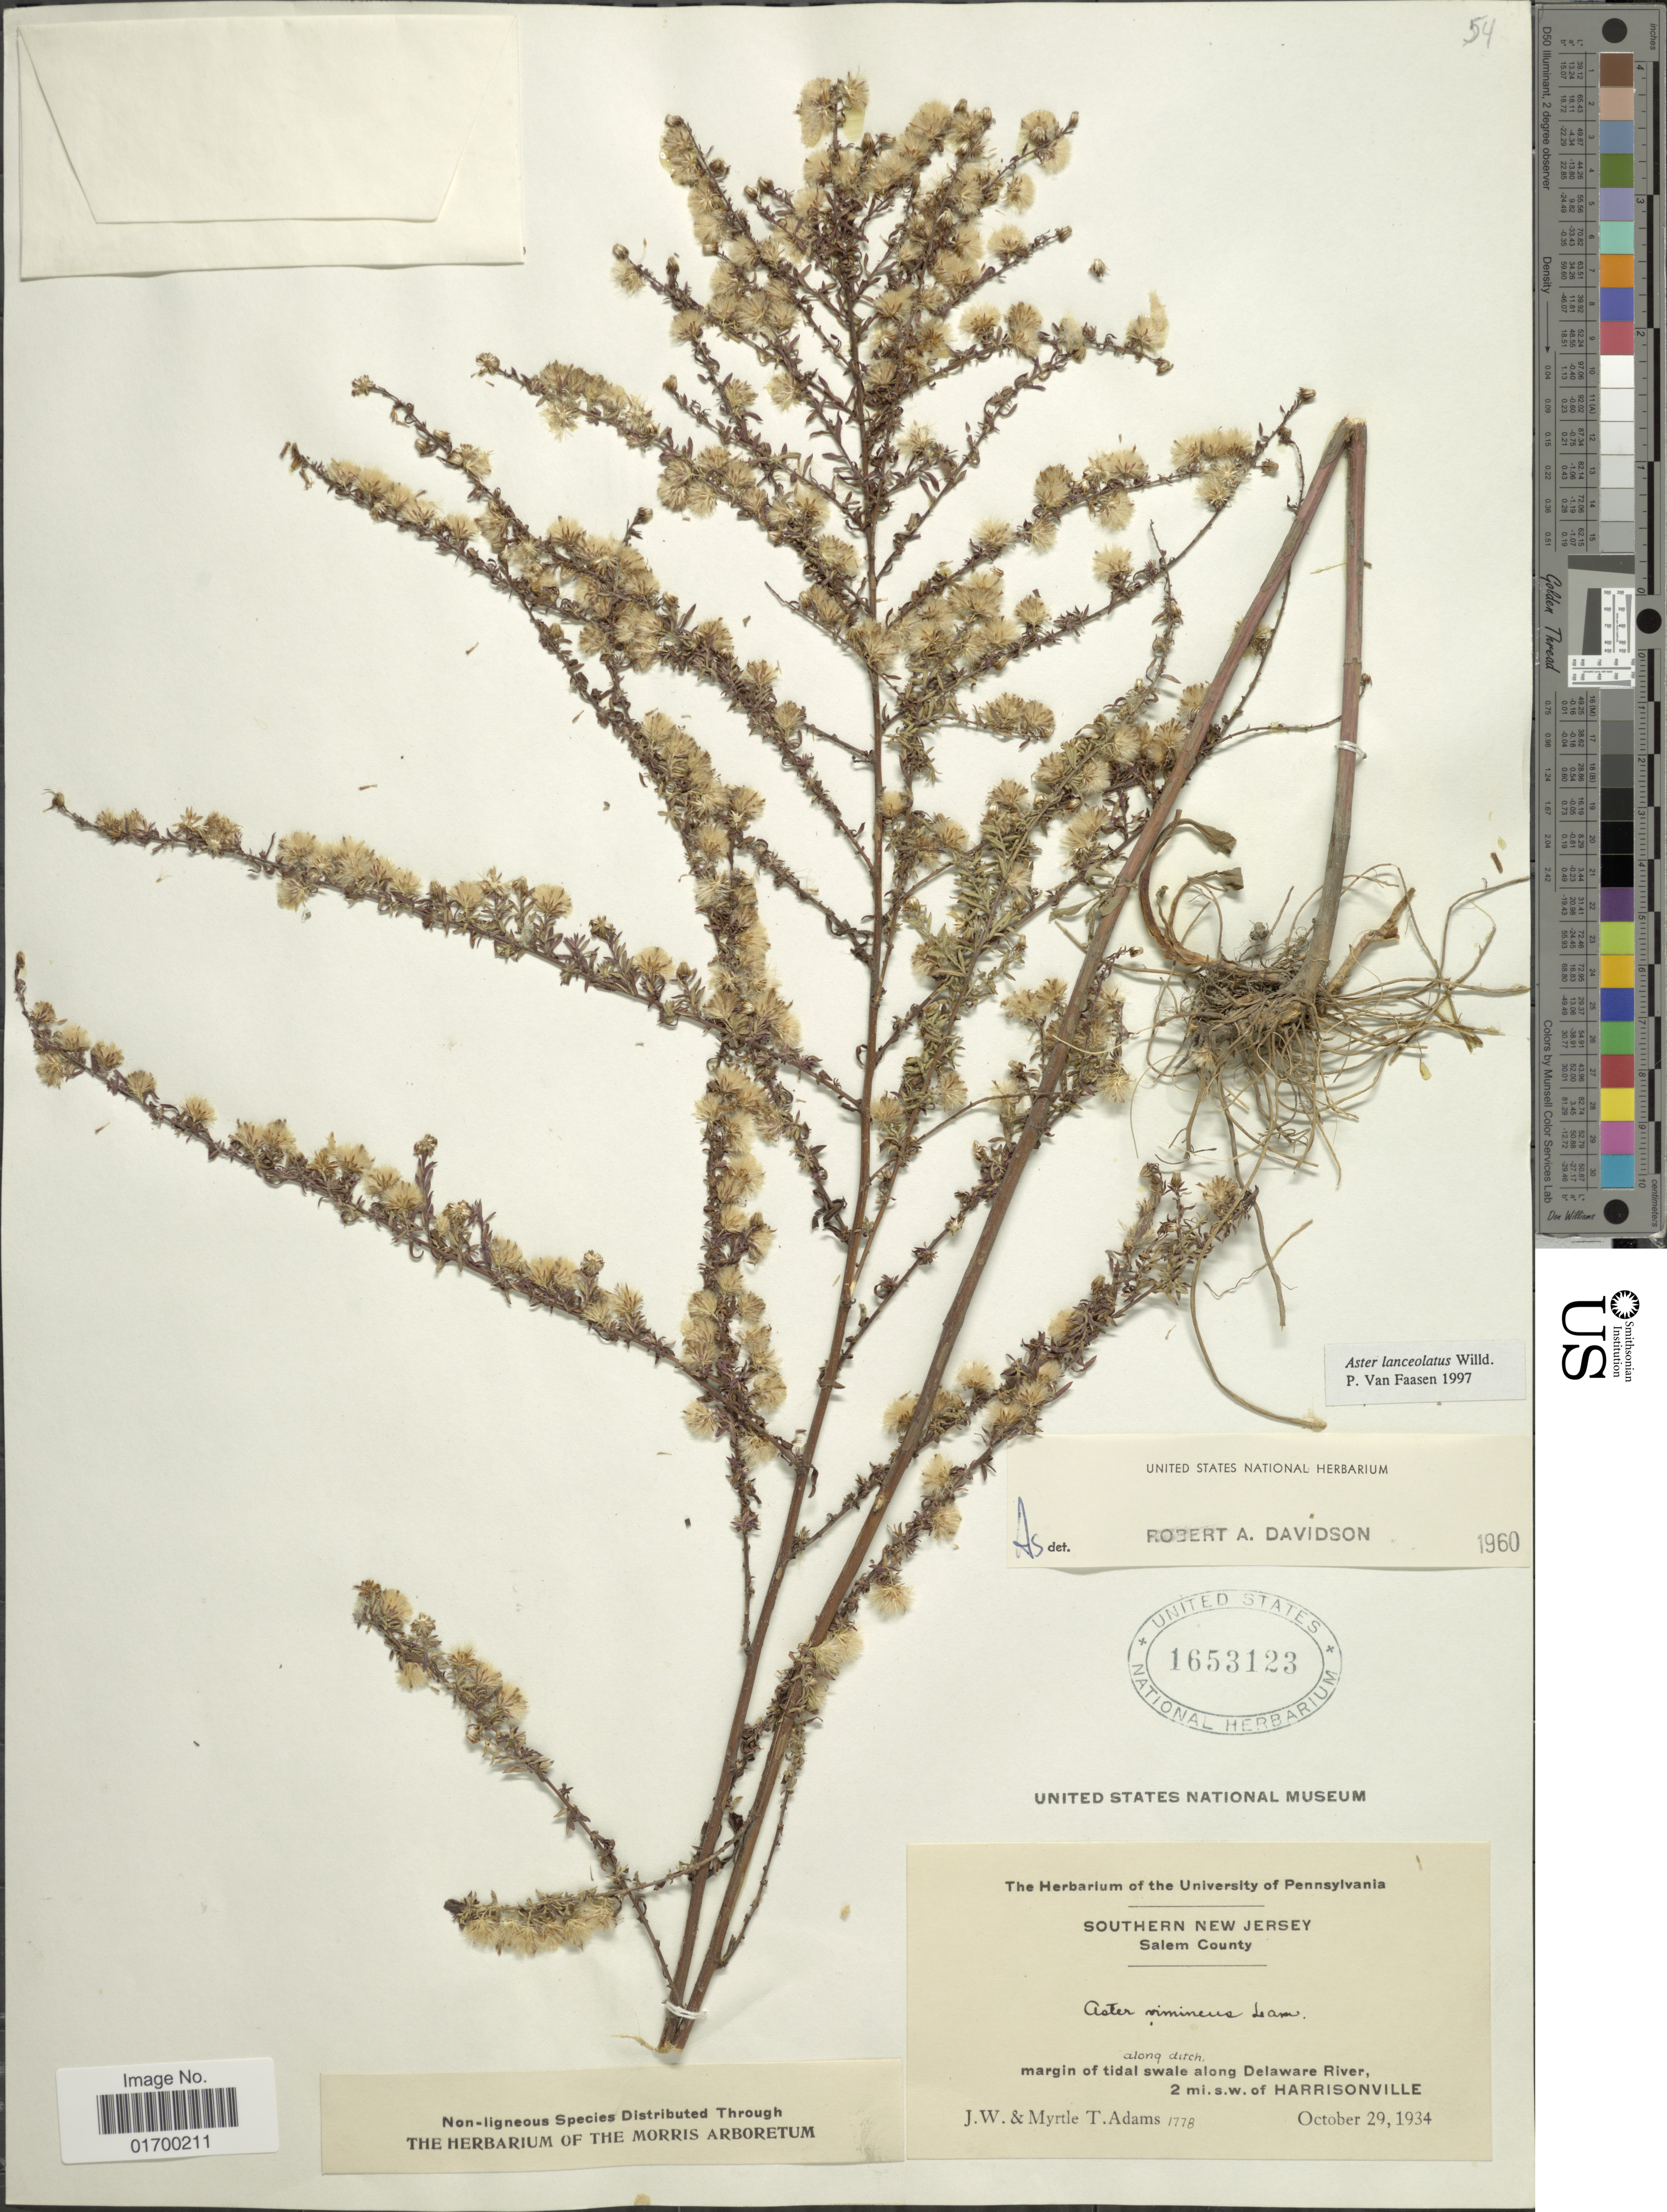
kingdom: Plantae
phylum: Tracheophyta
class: Magnoliopsida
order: Asterales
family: Asteraceae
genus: Symphyotrichum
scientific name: Symphyotrichum lanceolatum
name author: (Willd.) G.L. Nesom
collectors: J. Adams & M. T. Adams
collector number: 1778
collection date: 1934-10-29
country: United States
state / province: New Jersey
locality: Southern New Jersey, Salem County, margin of tidal swale along Delaware River, 2 mi. s.w. of Harrisonville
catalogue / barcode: US 1653123